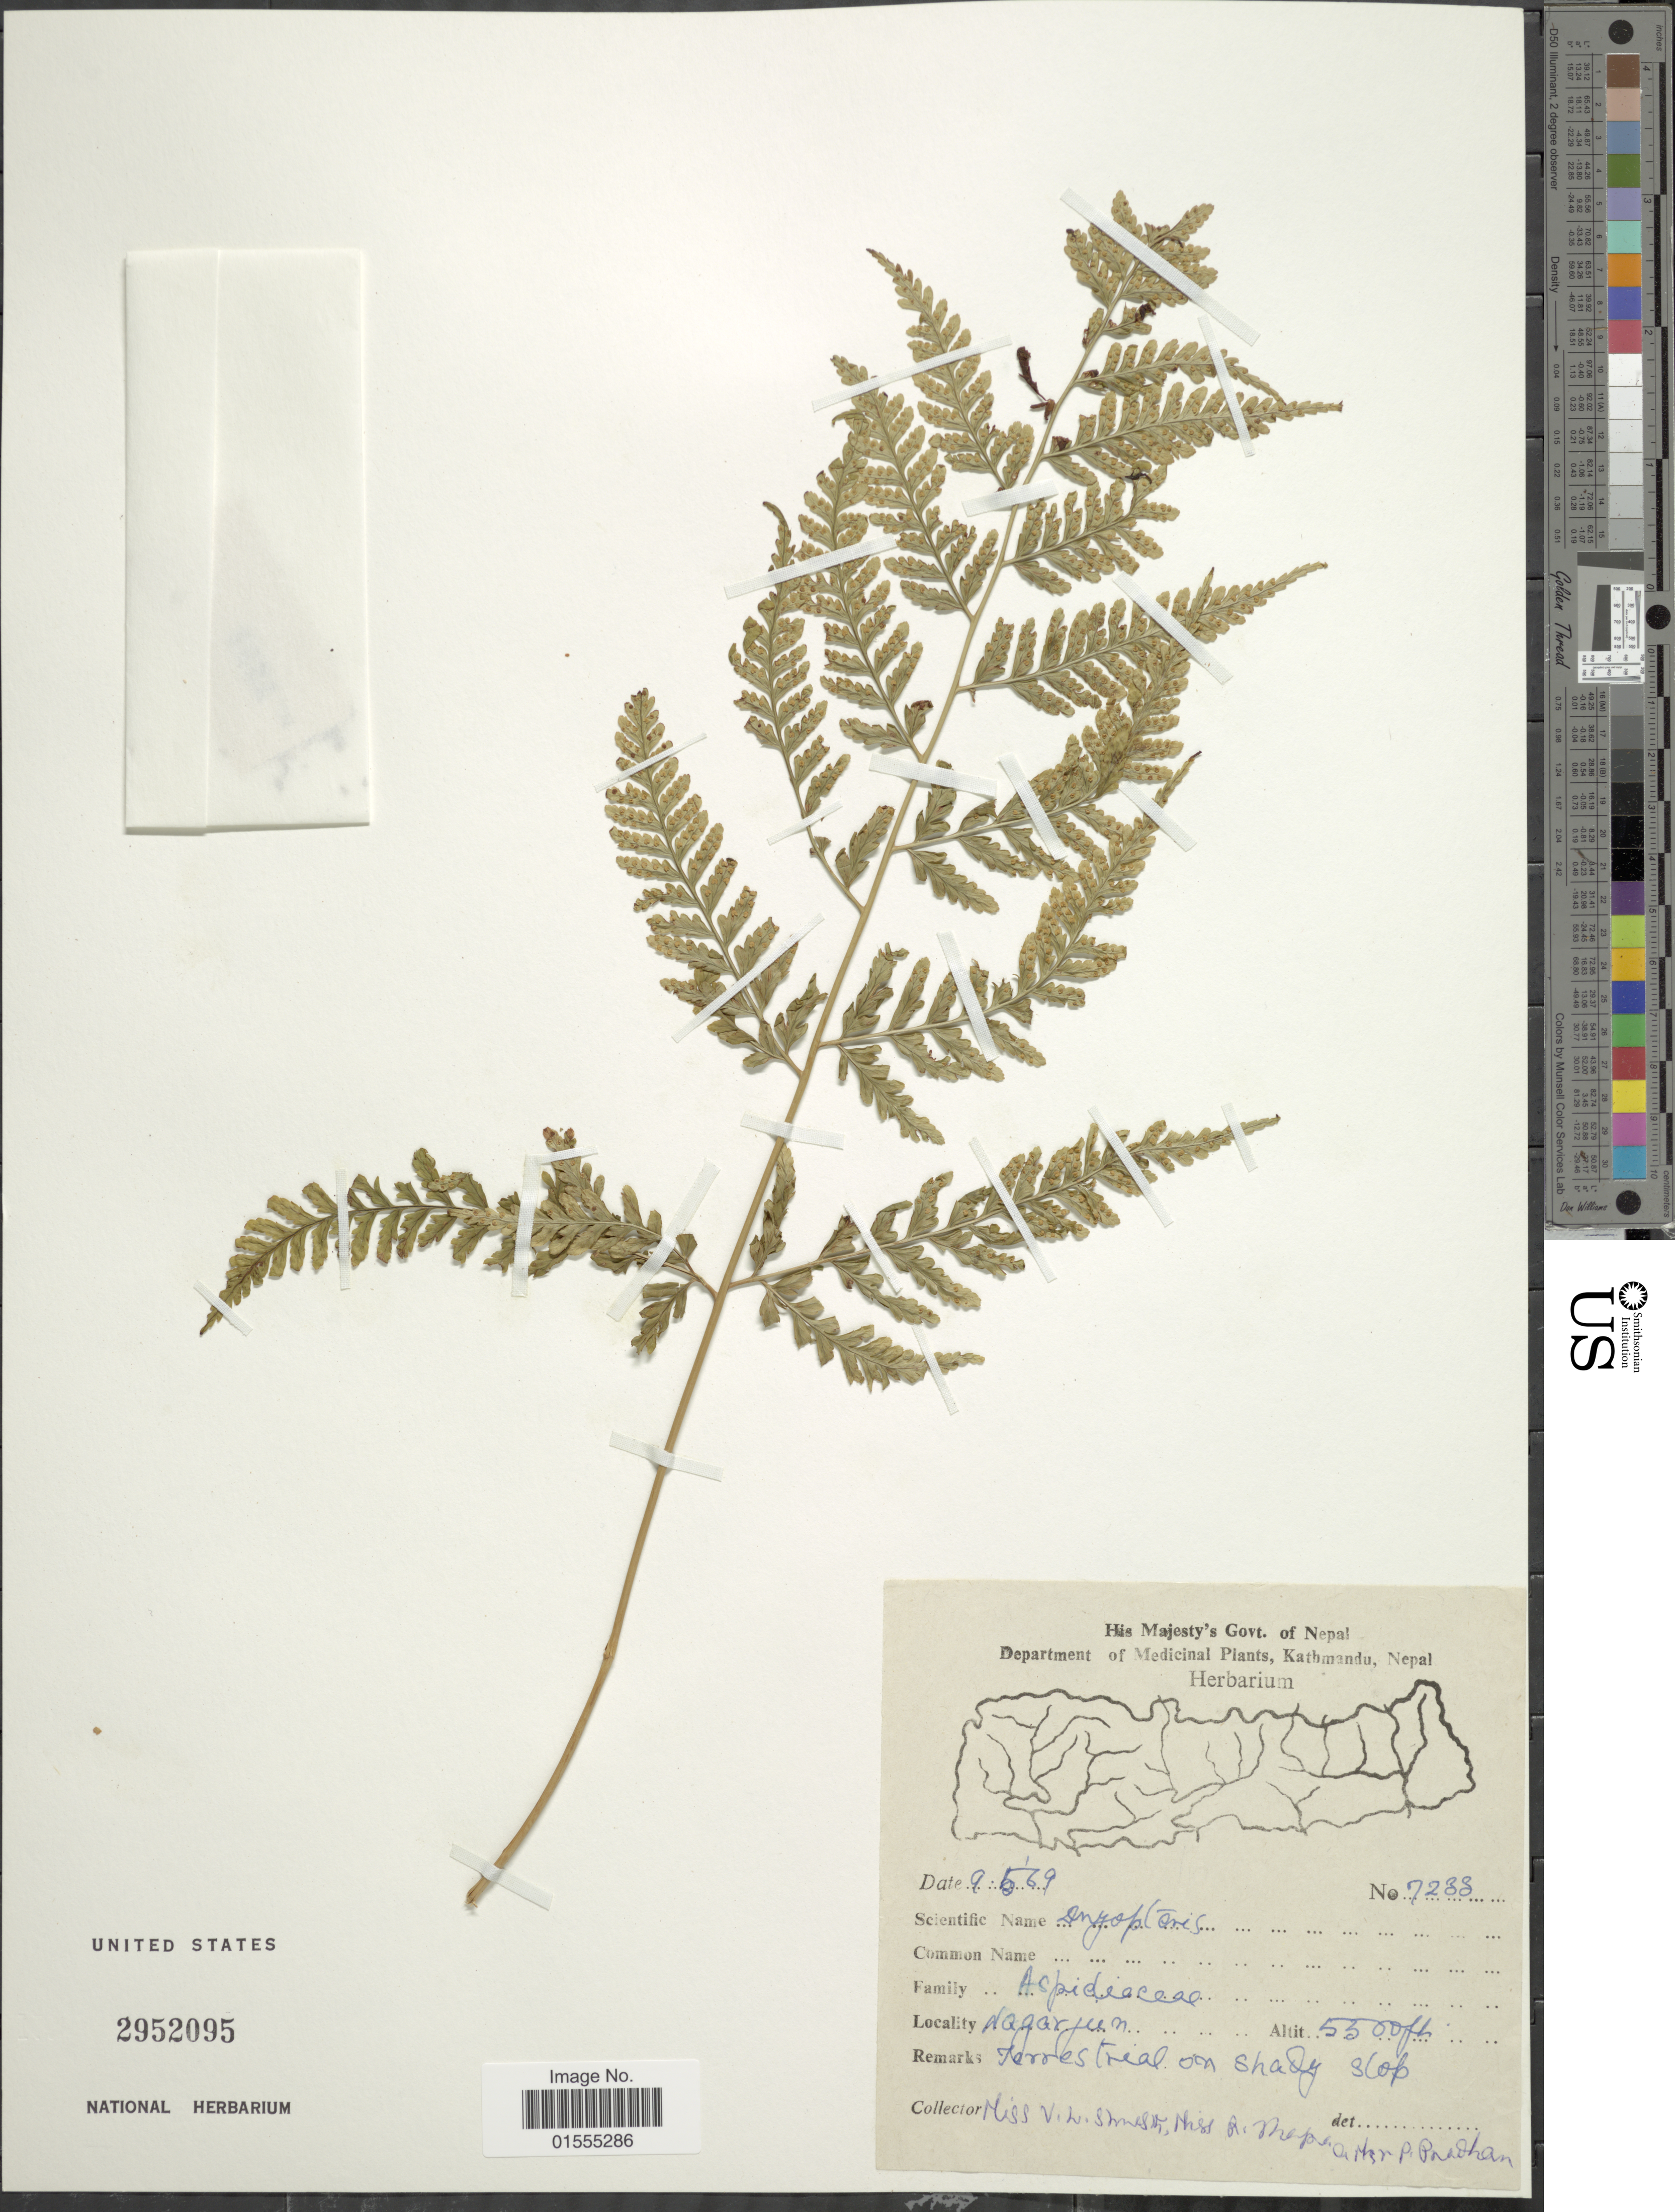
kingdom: Plantae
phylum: Tracheophyta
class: Polypodiopsida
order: Polypodiales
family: Dryopteridaceae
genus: Dryopteris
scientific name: Dryopteris sp.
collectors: V. Shrestha, R. Thapa & P. Pradhan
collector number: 7233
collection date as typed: Transcribed d/m/y: 9/5/69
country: Nepal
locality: Nagarjun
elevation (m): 1676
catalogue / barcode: US 2952095